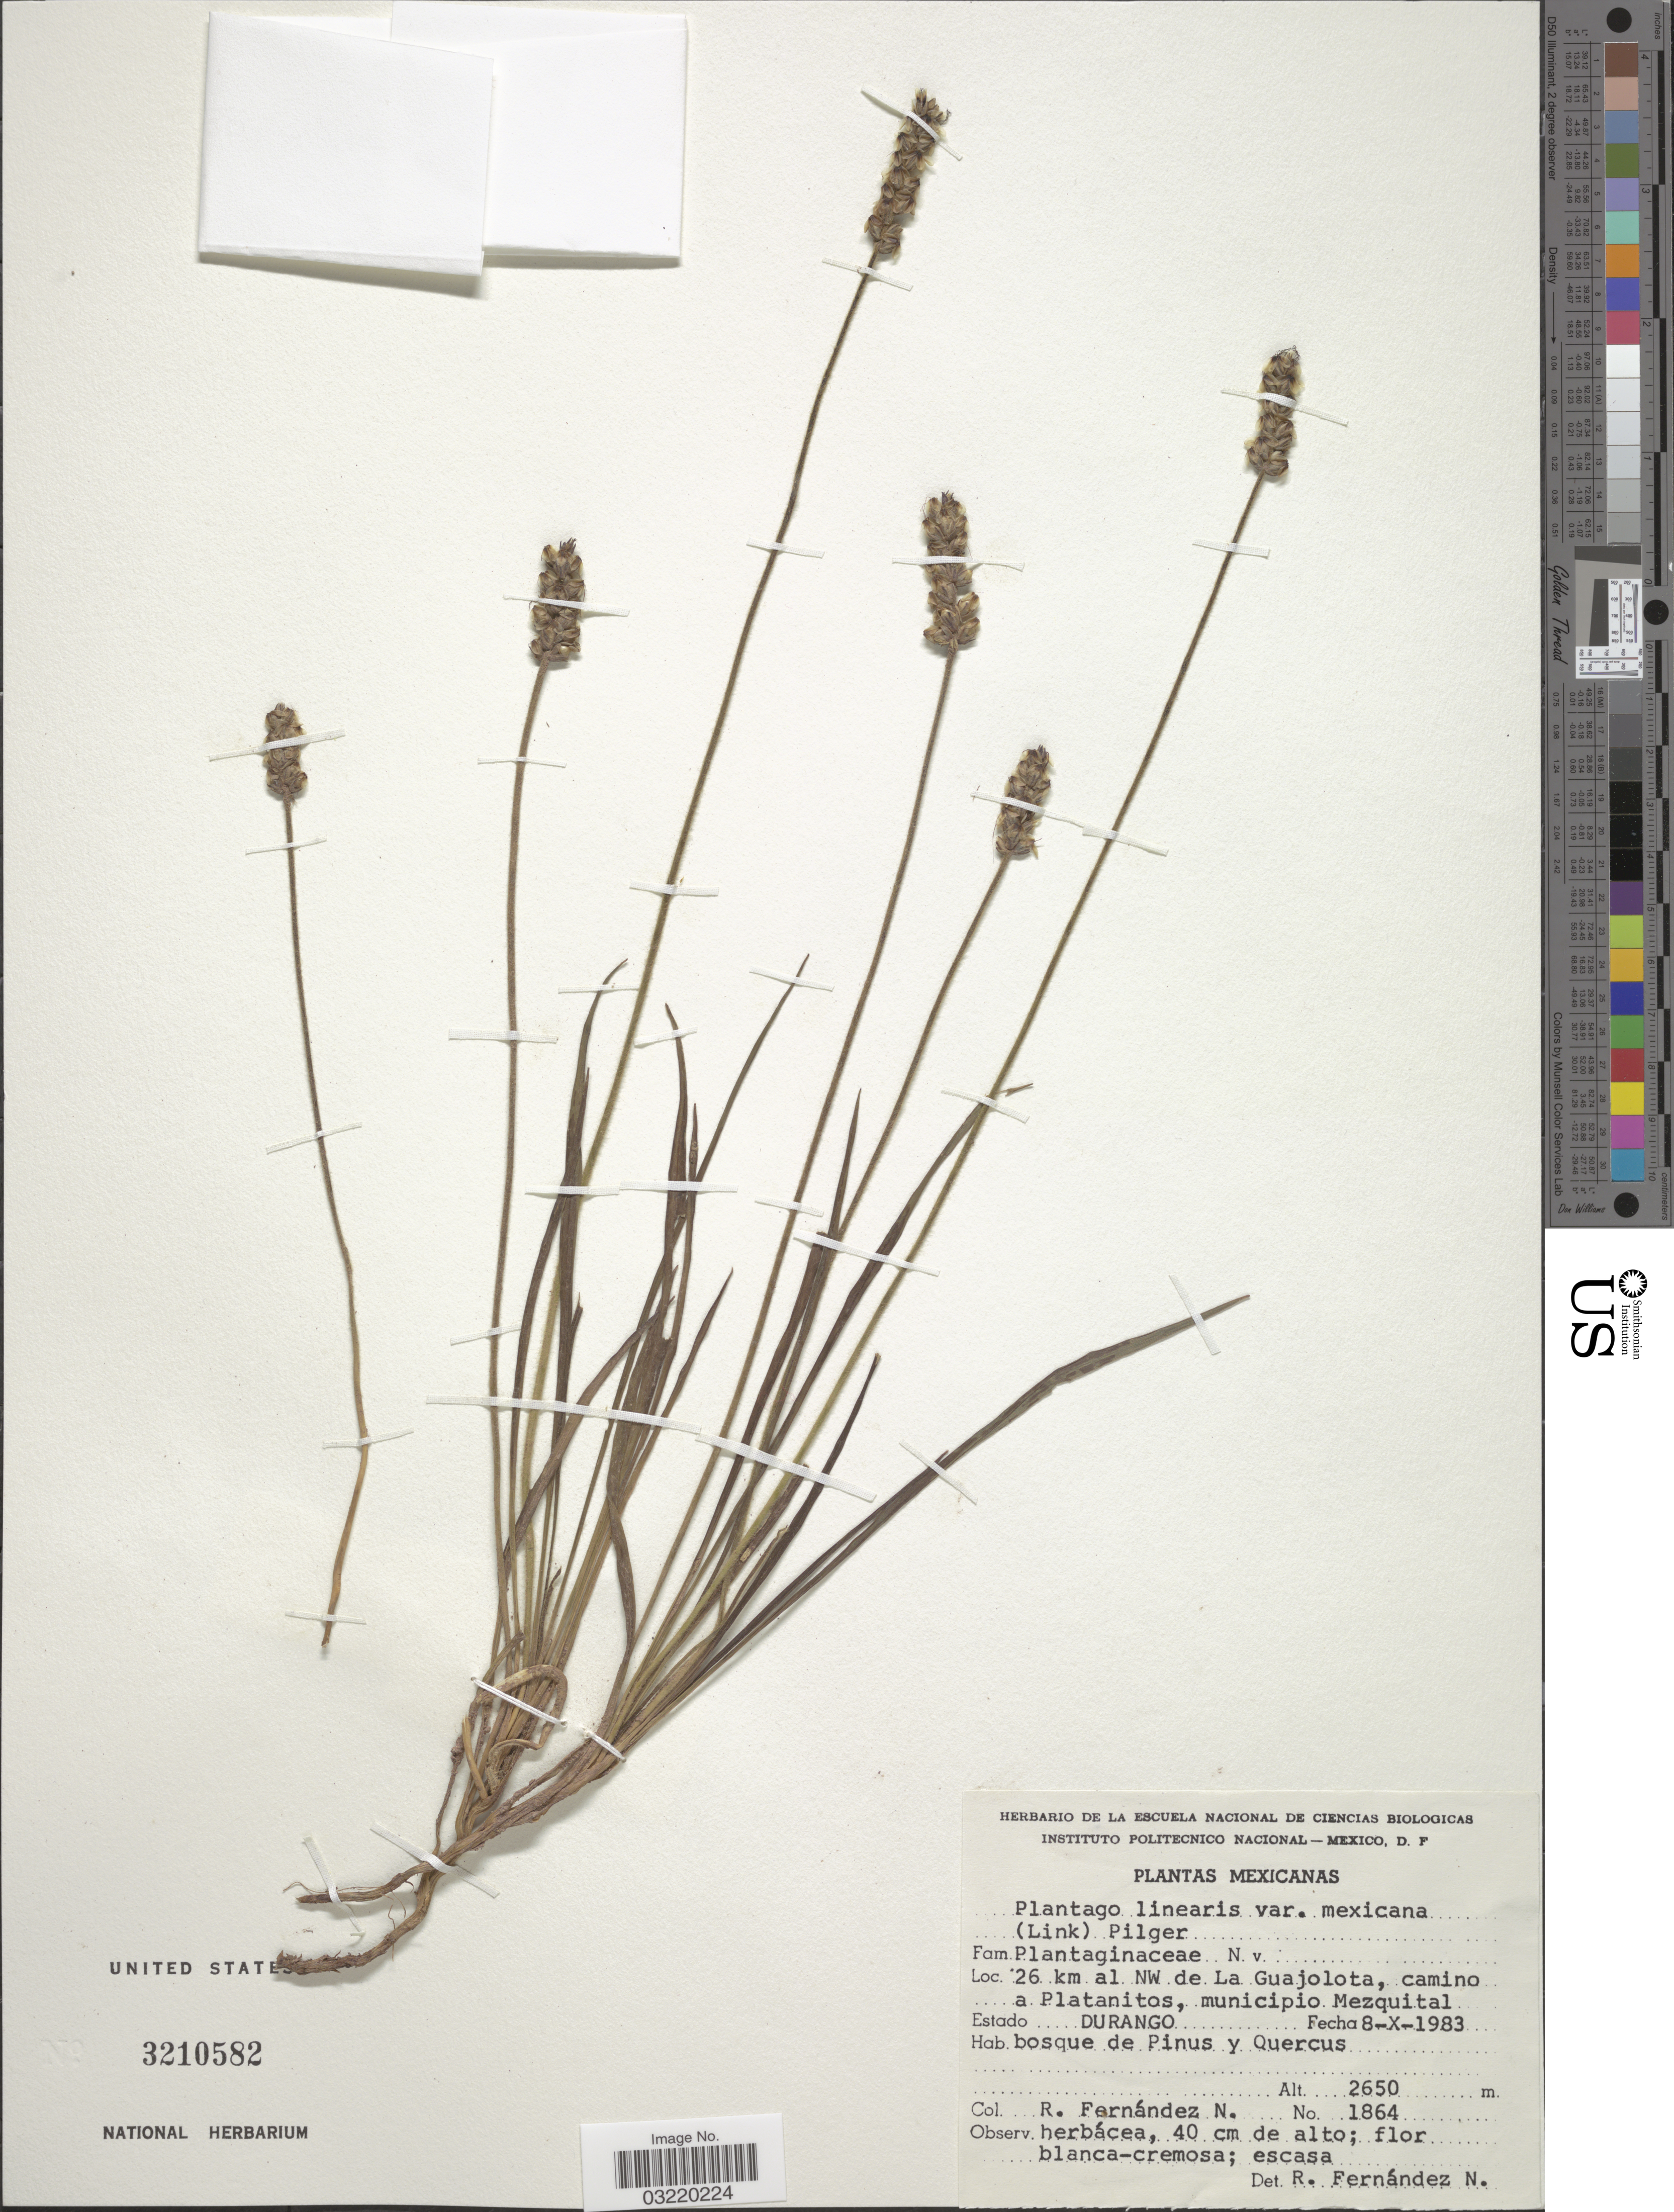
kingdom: Plantae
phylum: Tracheophyta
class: Magnoliopsida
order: Lamiales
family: Plantaginaceae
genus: Plantago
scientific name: Plantago nivea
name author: Kunth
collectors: R. Fernández Nava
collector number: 1864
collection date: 1983-10-08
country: Mexico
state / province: Durango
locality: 26 km al NW de La Guajolota, camino a Platanitos, municipio Mezquital.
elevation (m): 2650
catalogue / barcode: US 3210582